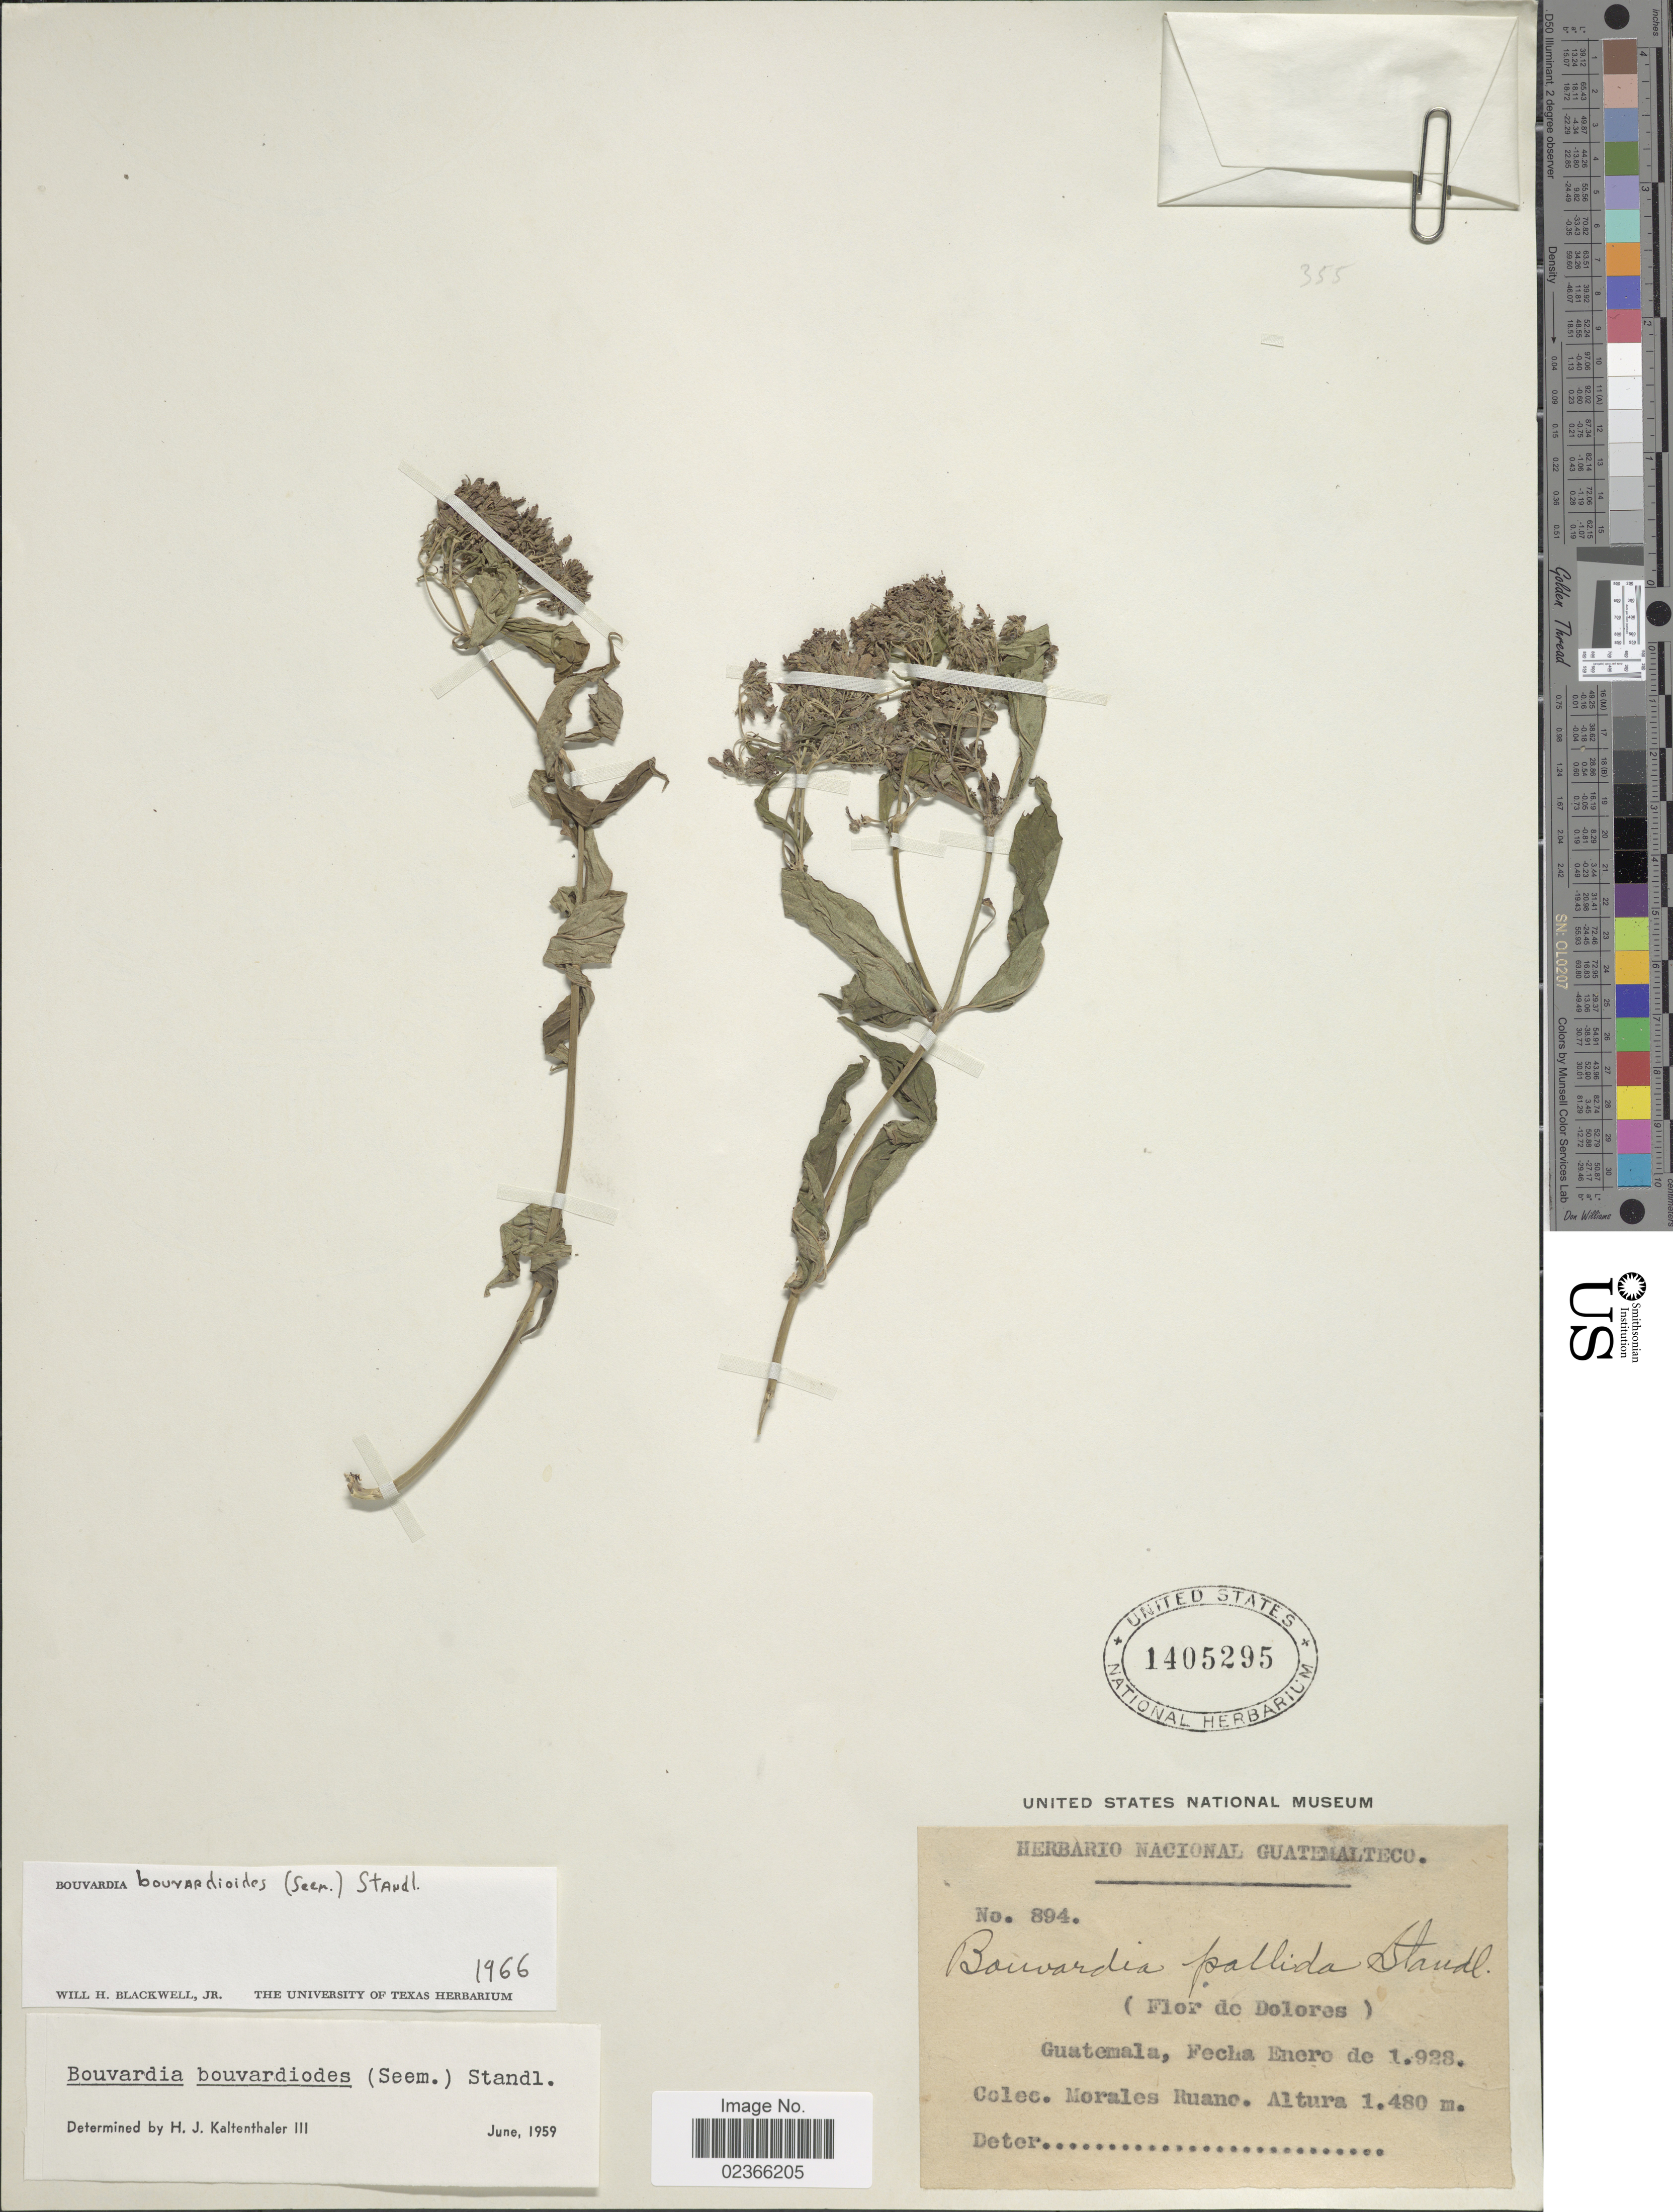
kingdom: Plantae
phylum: Tracheophyta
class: Magnoliopsida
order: Gentianales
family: Rubiaceae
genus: Bouvardia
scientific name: Bouvardia bouvardioides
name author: (Seem.) Standl.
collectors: R. Morales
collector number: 894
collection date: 1928-01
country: Guatemala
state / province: Guatemala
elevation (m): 1480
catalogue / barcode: US 1405295